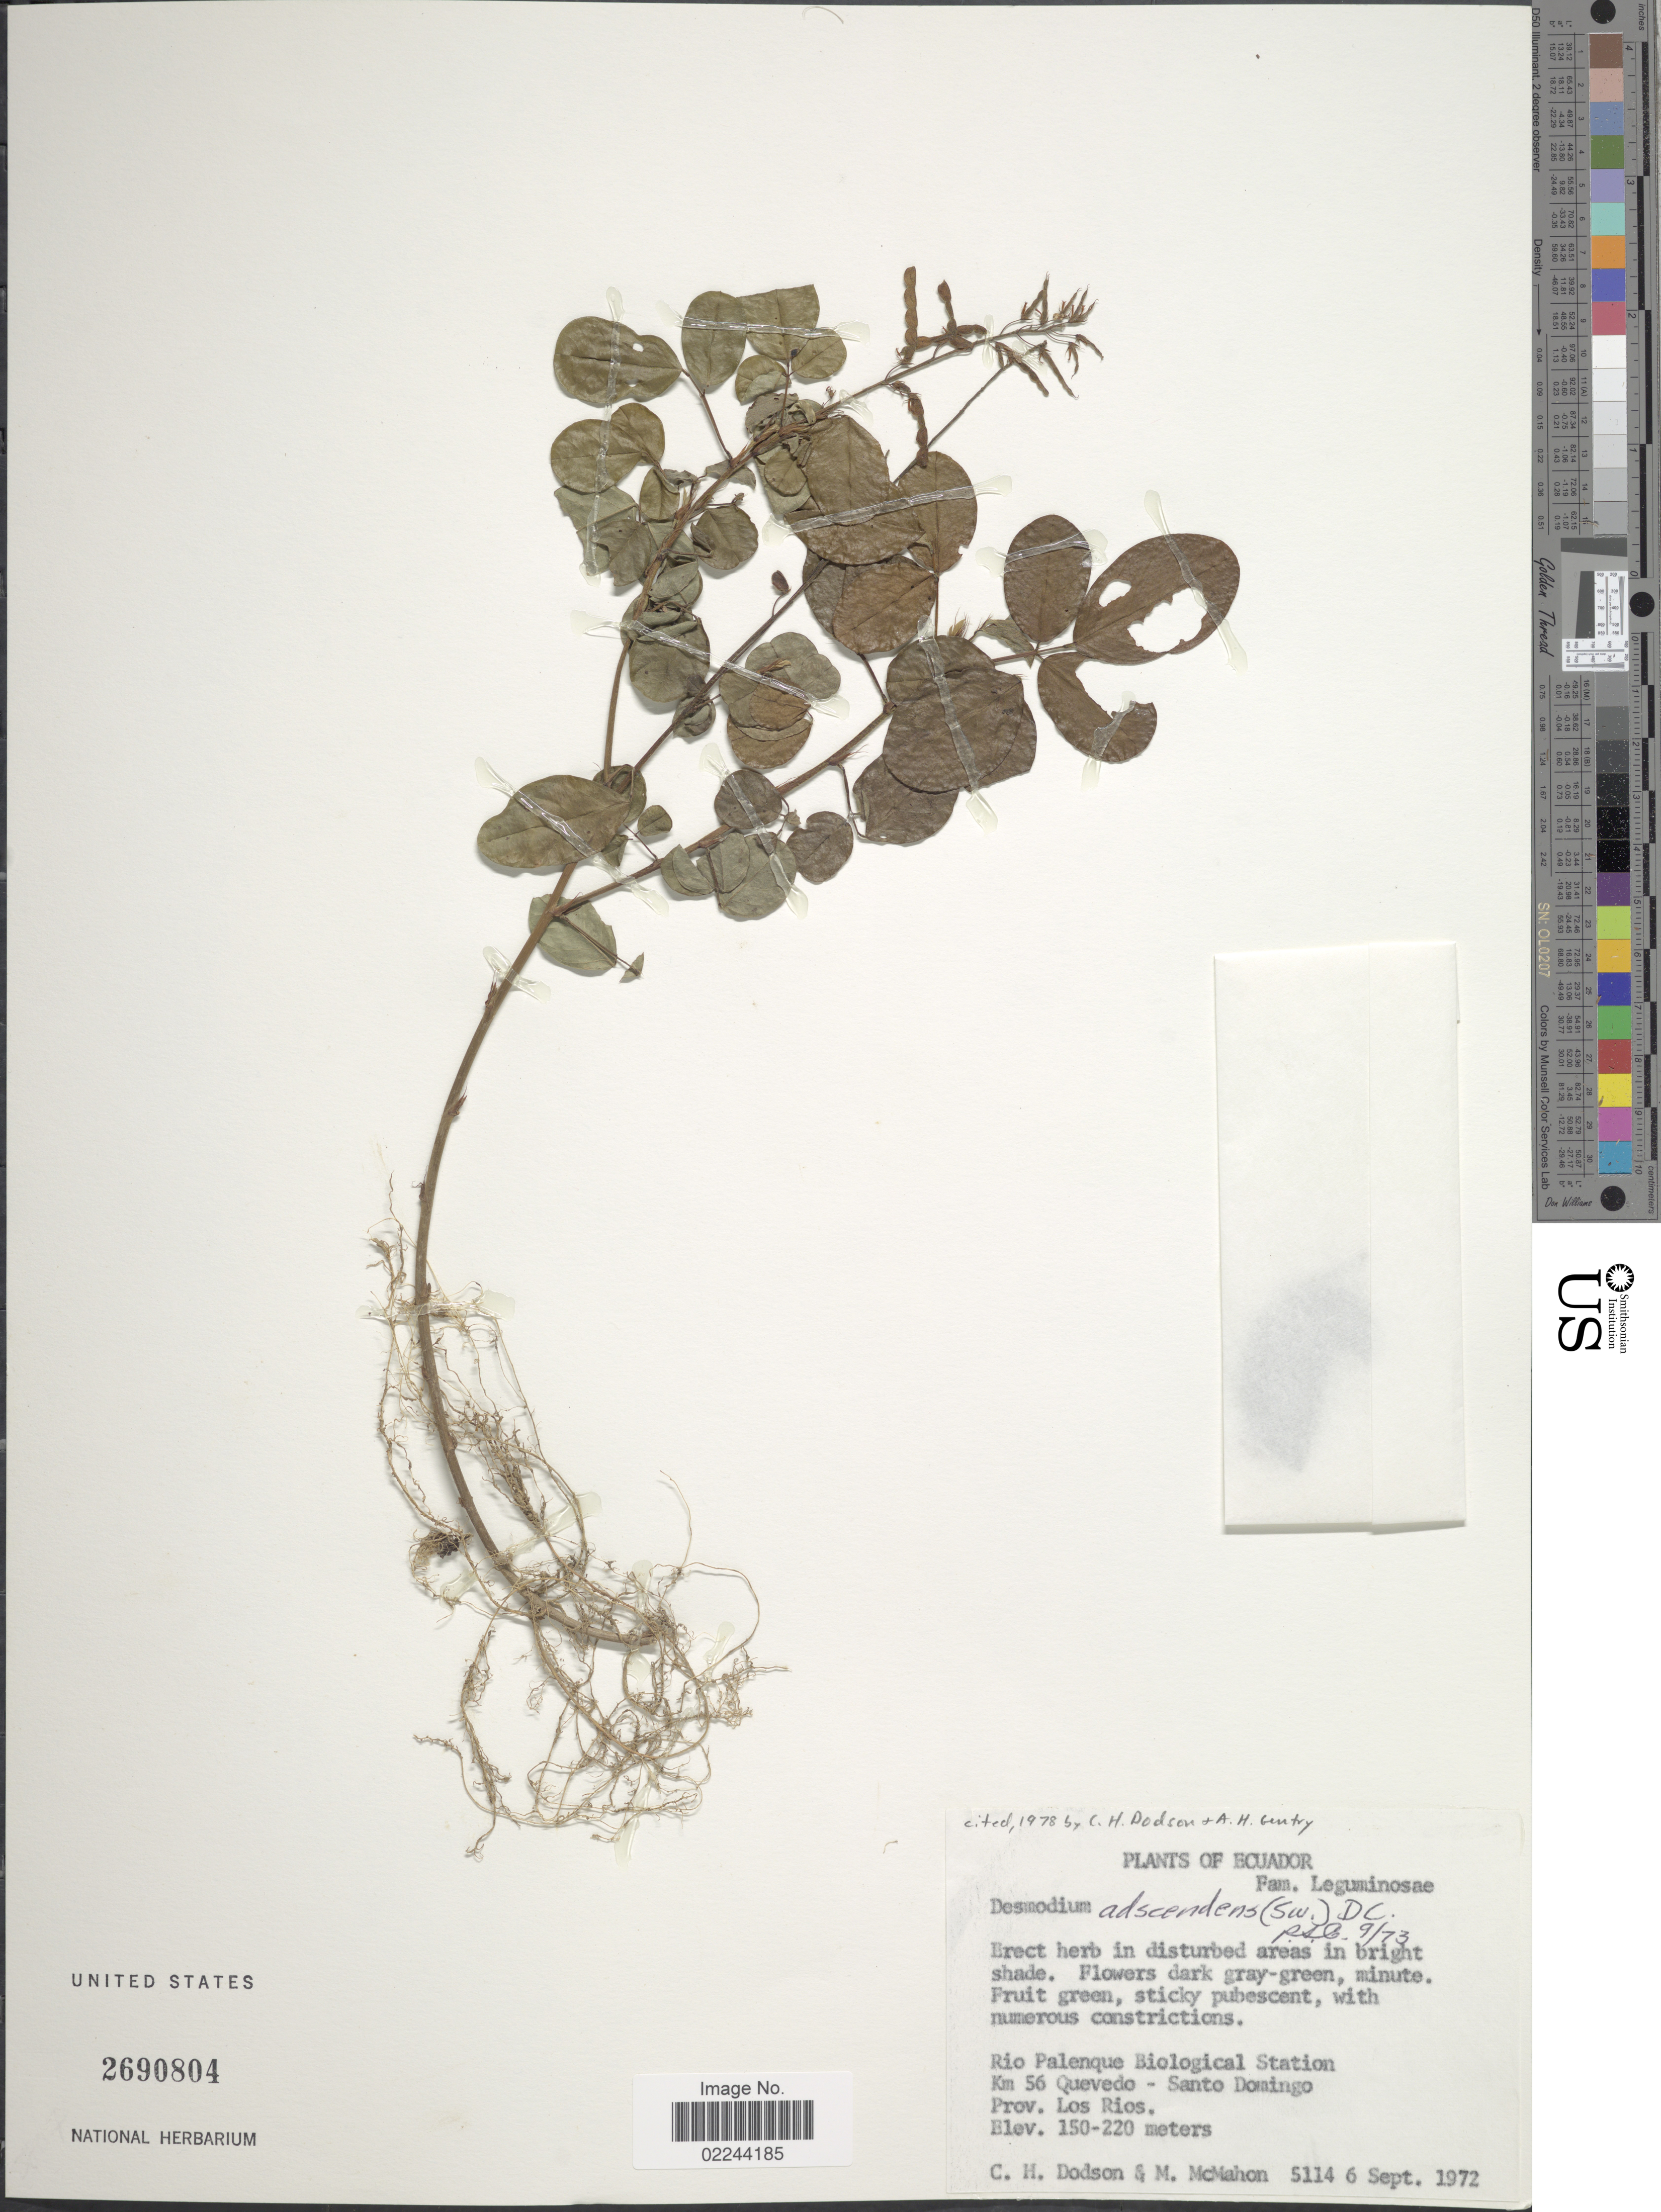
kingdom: Plantae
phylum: Tracheophyta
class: Magnoliopsida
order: Fabales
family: Fabaceae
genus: Grona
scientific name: Grona adscendens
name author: (Sw.) H. Ohashi & K. Ohashi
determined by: Strong, Mark T., (BOT), Smithsonian Institution - National Museum of Natural History (UNITED STATES)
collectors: C. H. Dodson & M. McMahon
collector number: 5114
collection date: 1972-09-06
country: Ecuador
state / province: Los Ríos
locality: Rio Palenque Biological Station Km 56 Quevedo - Santo Domingo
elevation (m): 150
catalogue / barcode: US 2690804